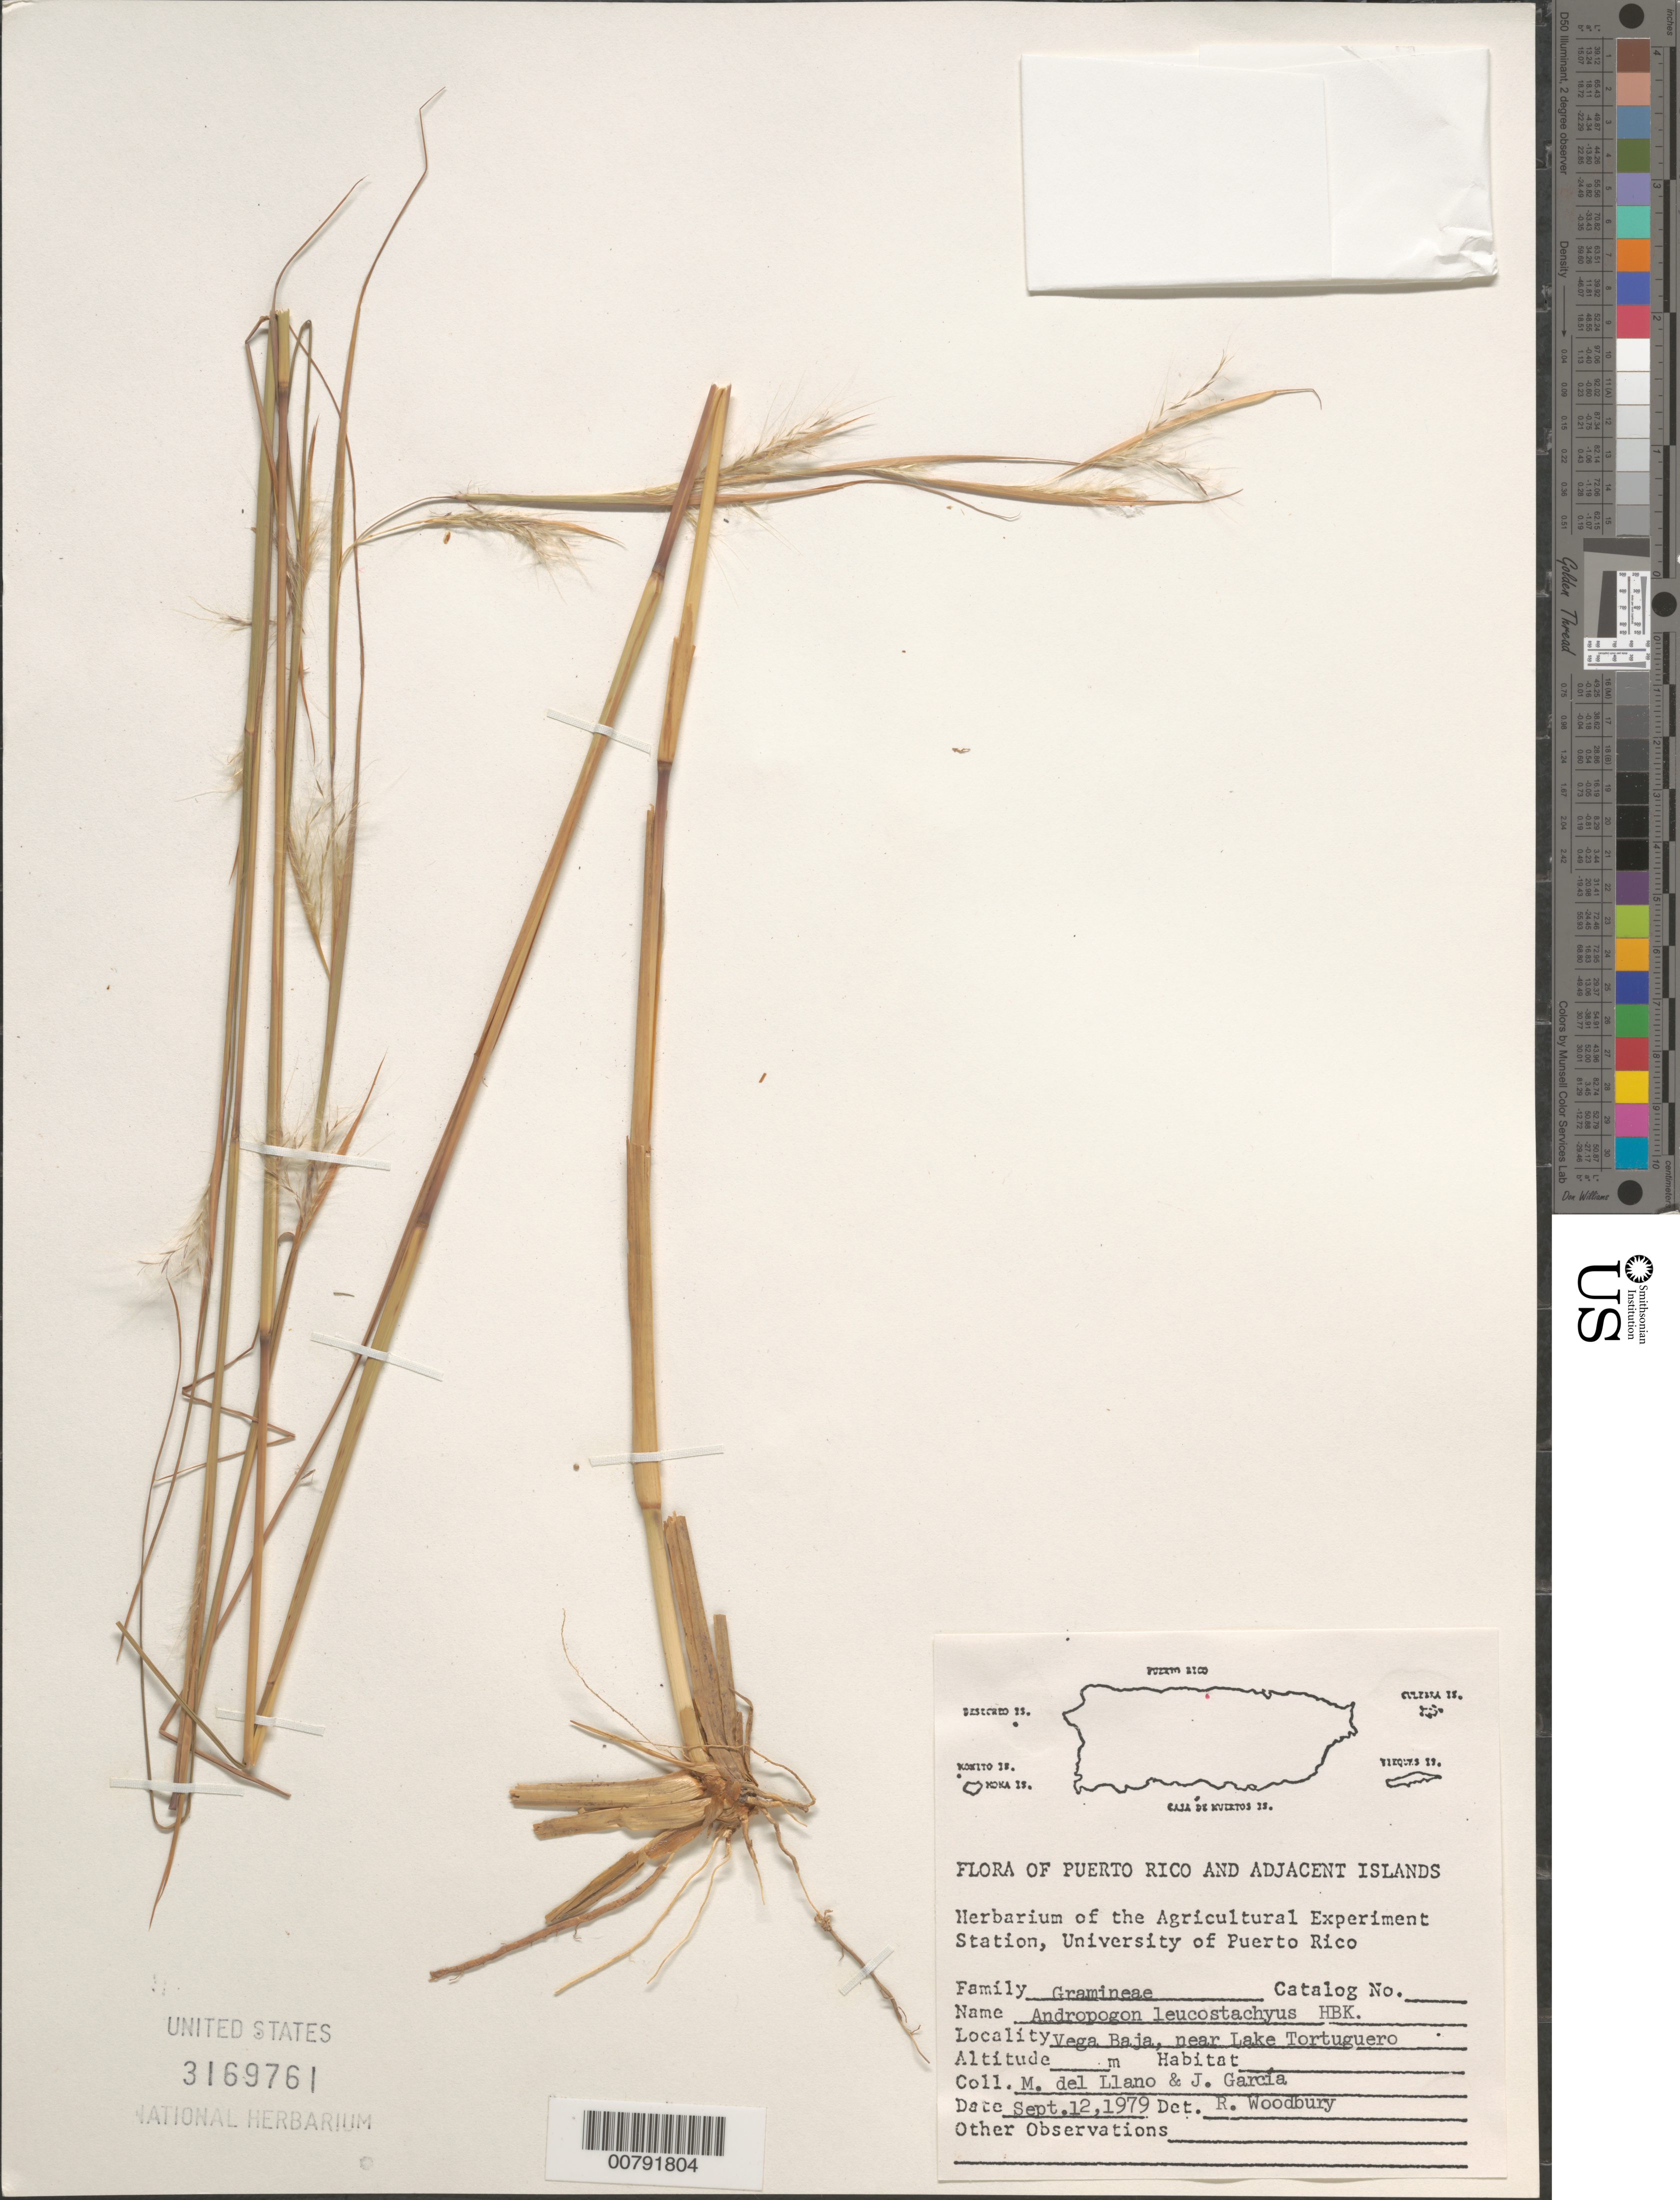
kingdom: Plantae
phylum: Tracheophyta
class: Liliopsida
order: Poales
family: Poaceae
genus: Andropogon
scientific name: Andropogon leucostachyus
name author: Kunth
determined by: Woodbury, R. O.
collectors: M. Llano & R. Garacía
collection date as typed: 12 Sep 1979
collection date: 1979-09-12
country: Puerto Rico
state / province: Vega Baja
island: Puerto Rico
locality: Vega Baja, near Lake Tortuguero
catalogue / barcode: US 3169761